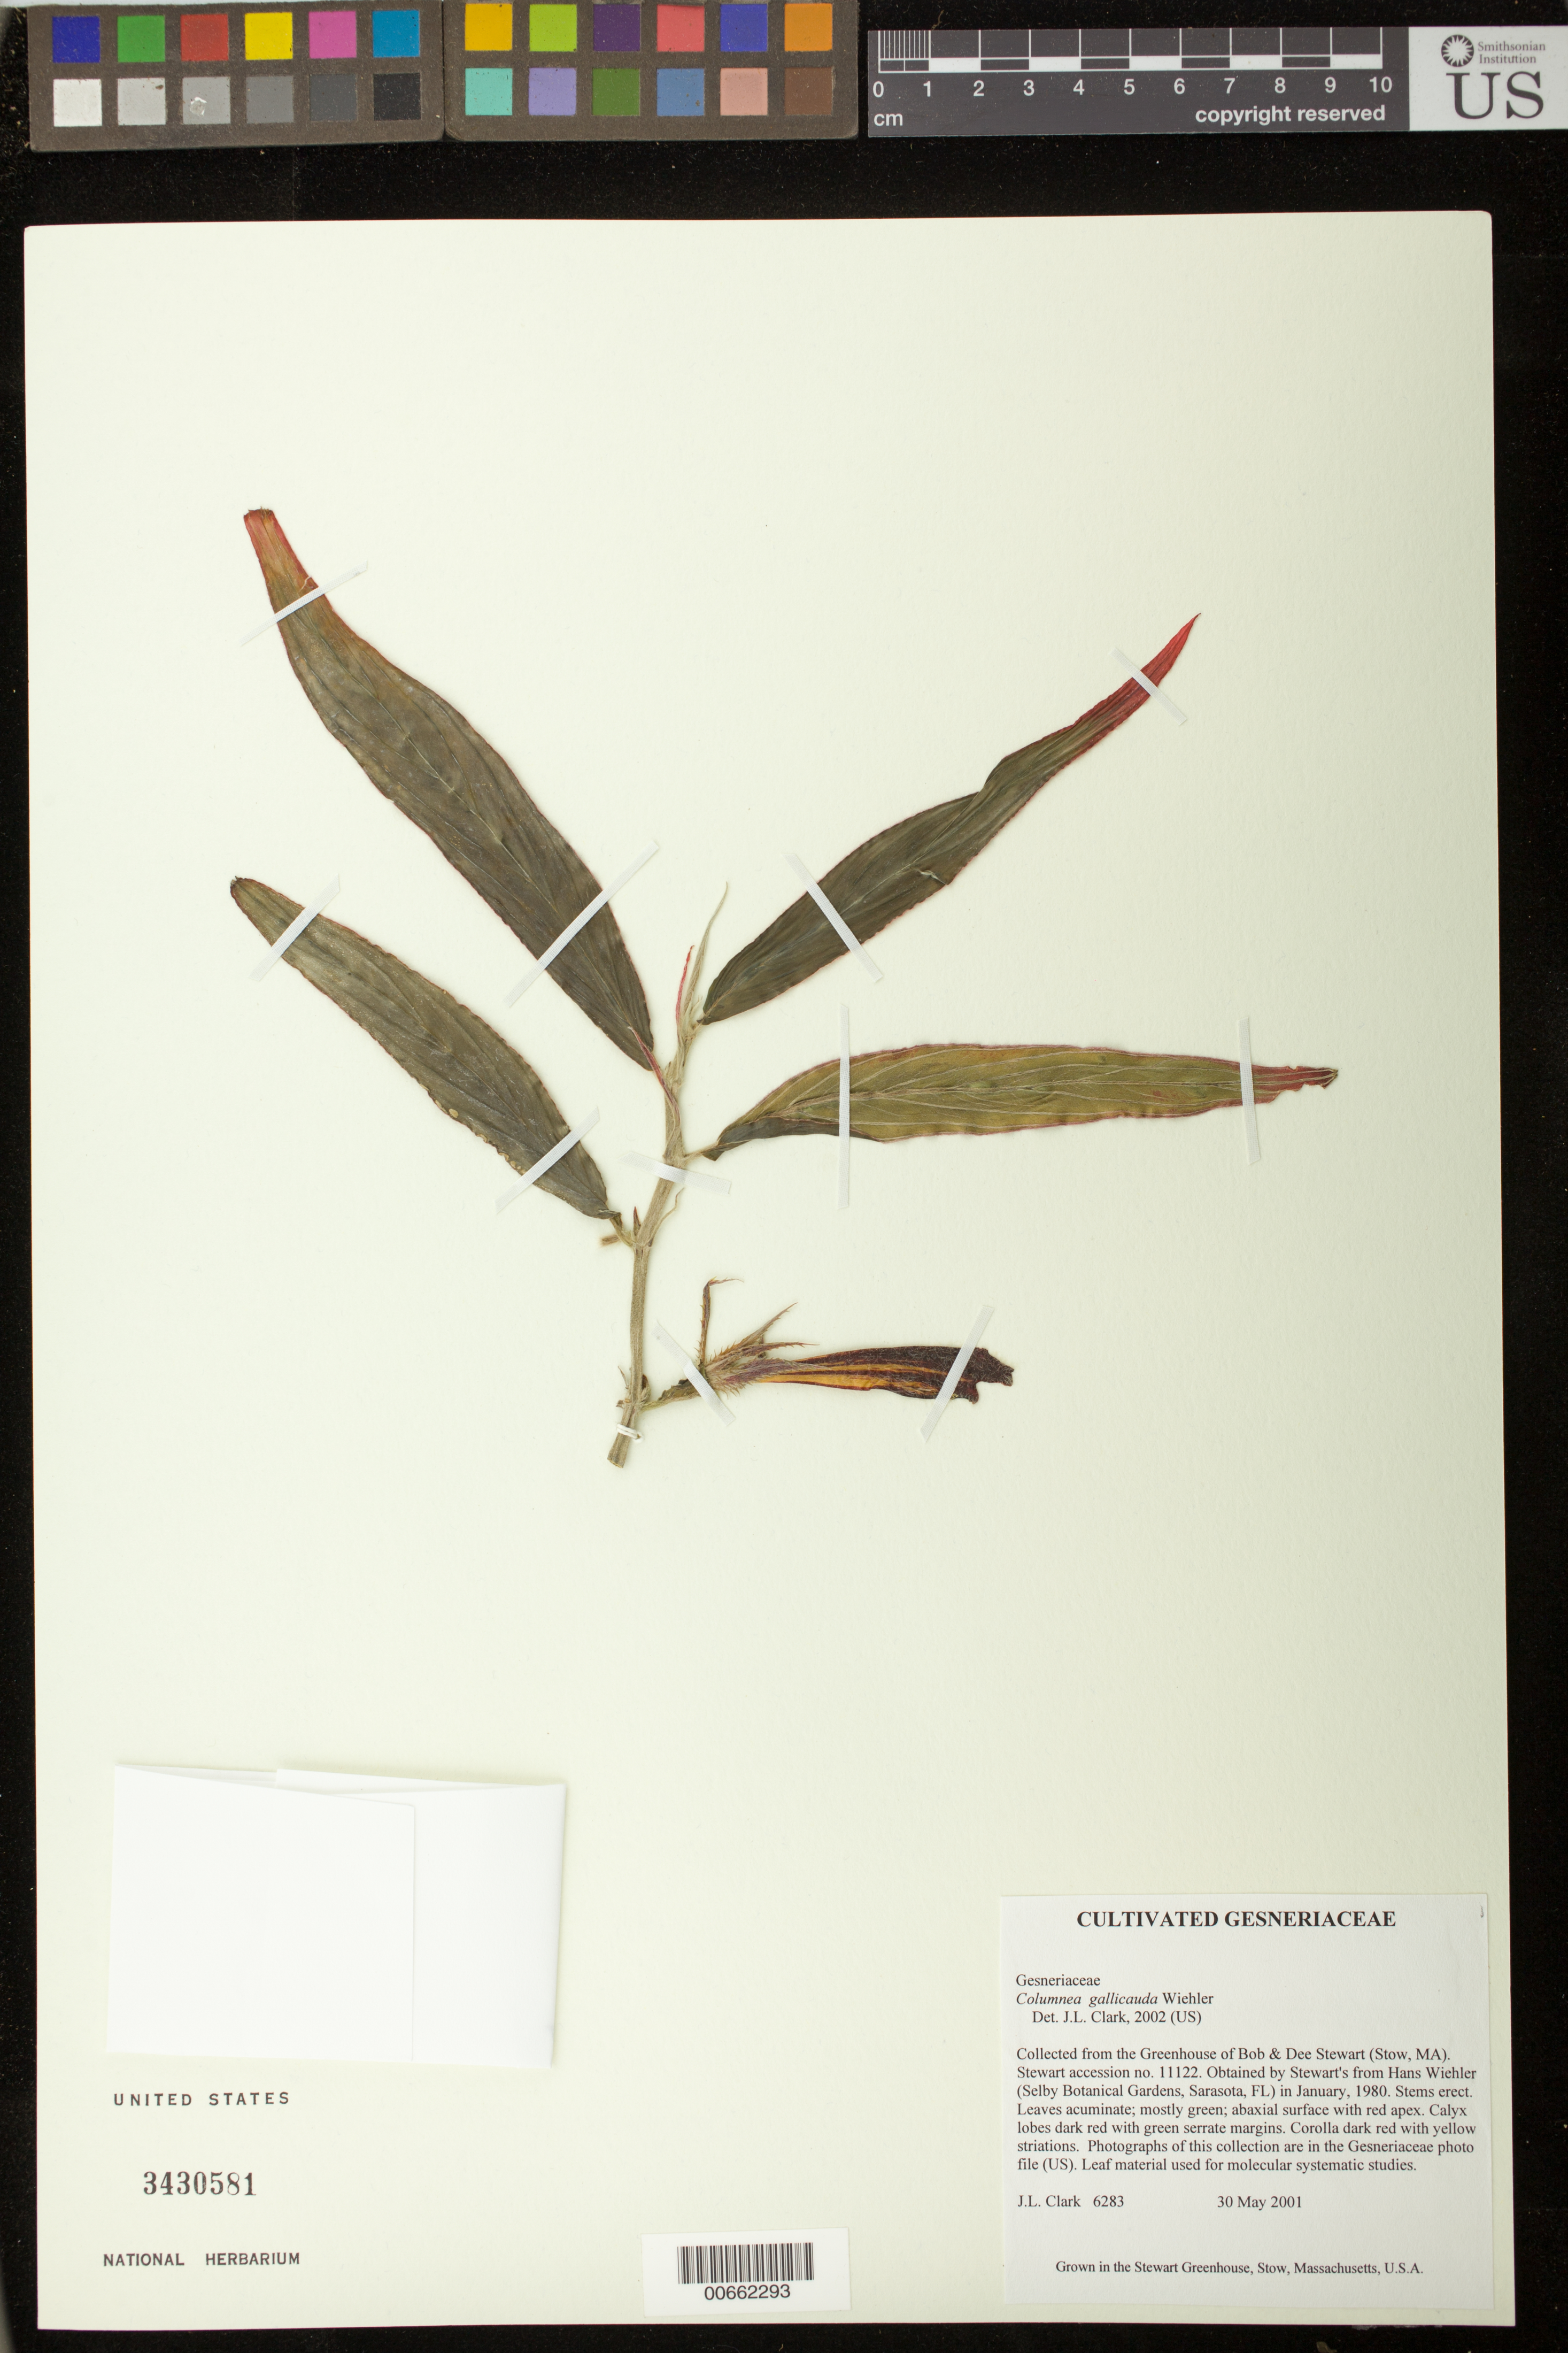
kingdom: Plantae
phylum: Tracheophyta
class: Magnoliopsida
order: Lamiales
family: Gesneriaceae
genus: Columnea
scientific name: Columnea gallicauda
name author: Wiehler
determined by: Clark, J. L., (SEL), The Marie Selby Botanical Garden (UNITED STATES)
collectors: J. L. Clark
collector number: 6283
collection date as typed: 30 May 2001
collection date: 2001-05-30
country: United States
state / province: Massachusetts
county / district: Lamoille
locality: Grown in the Stewart Greenhouse, Stow, Massachusetts, U.S.A.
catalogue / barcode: US 3430581